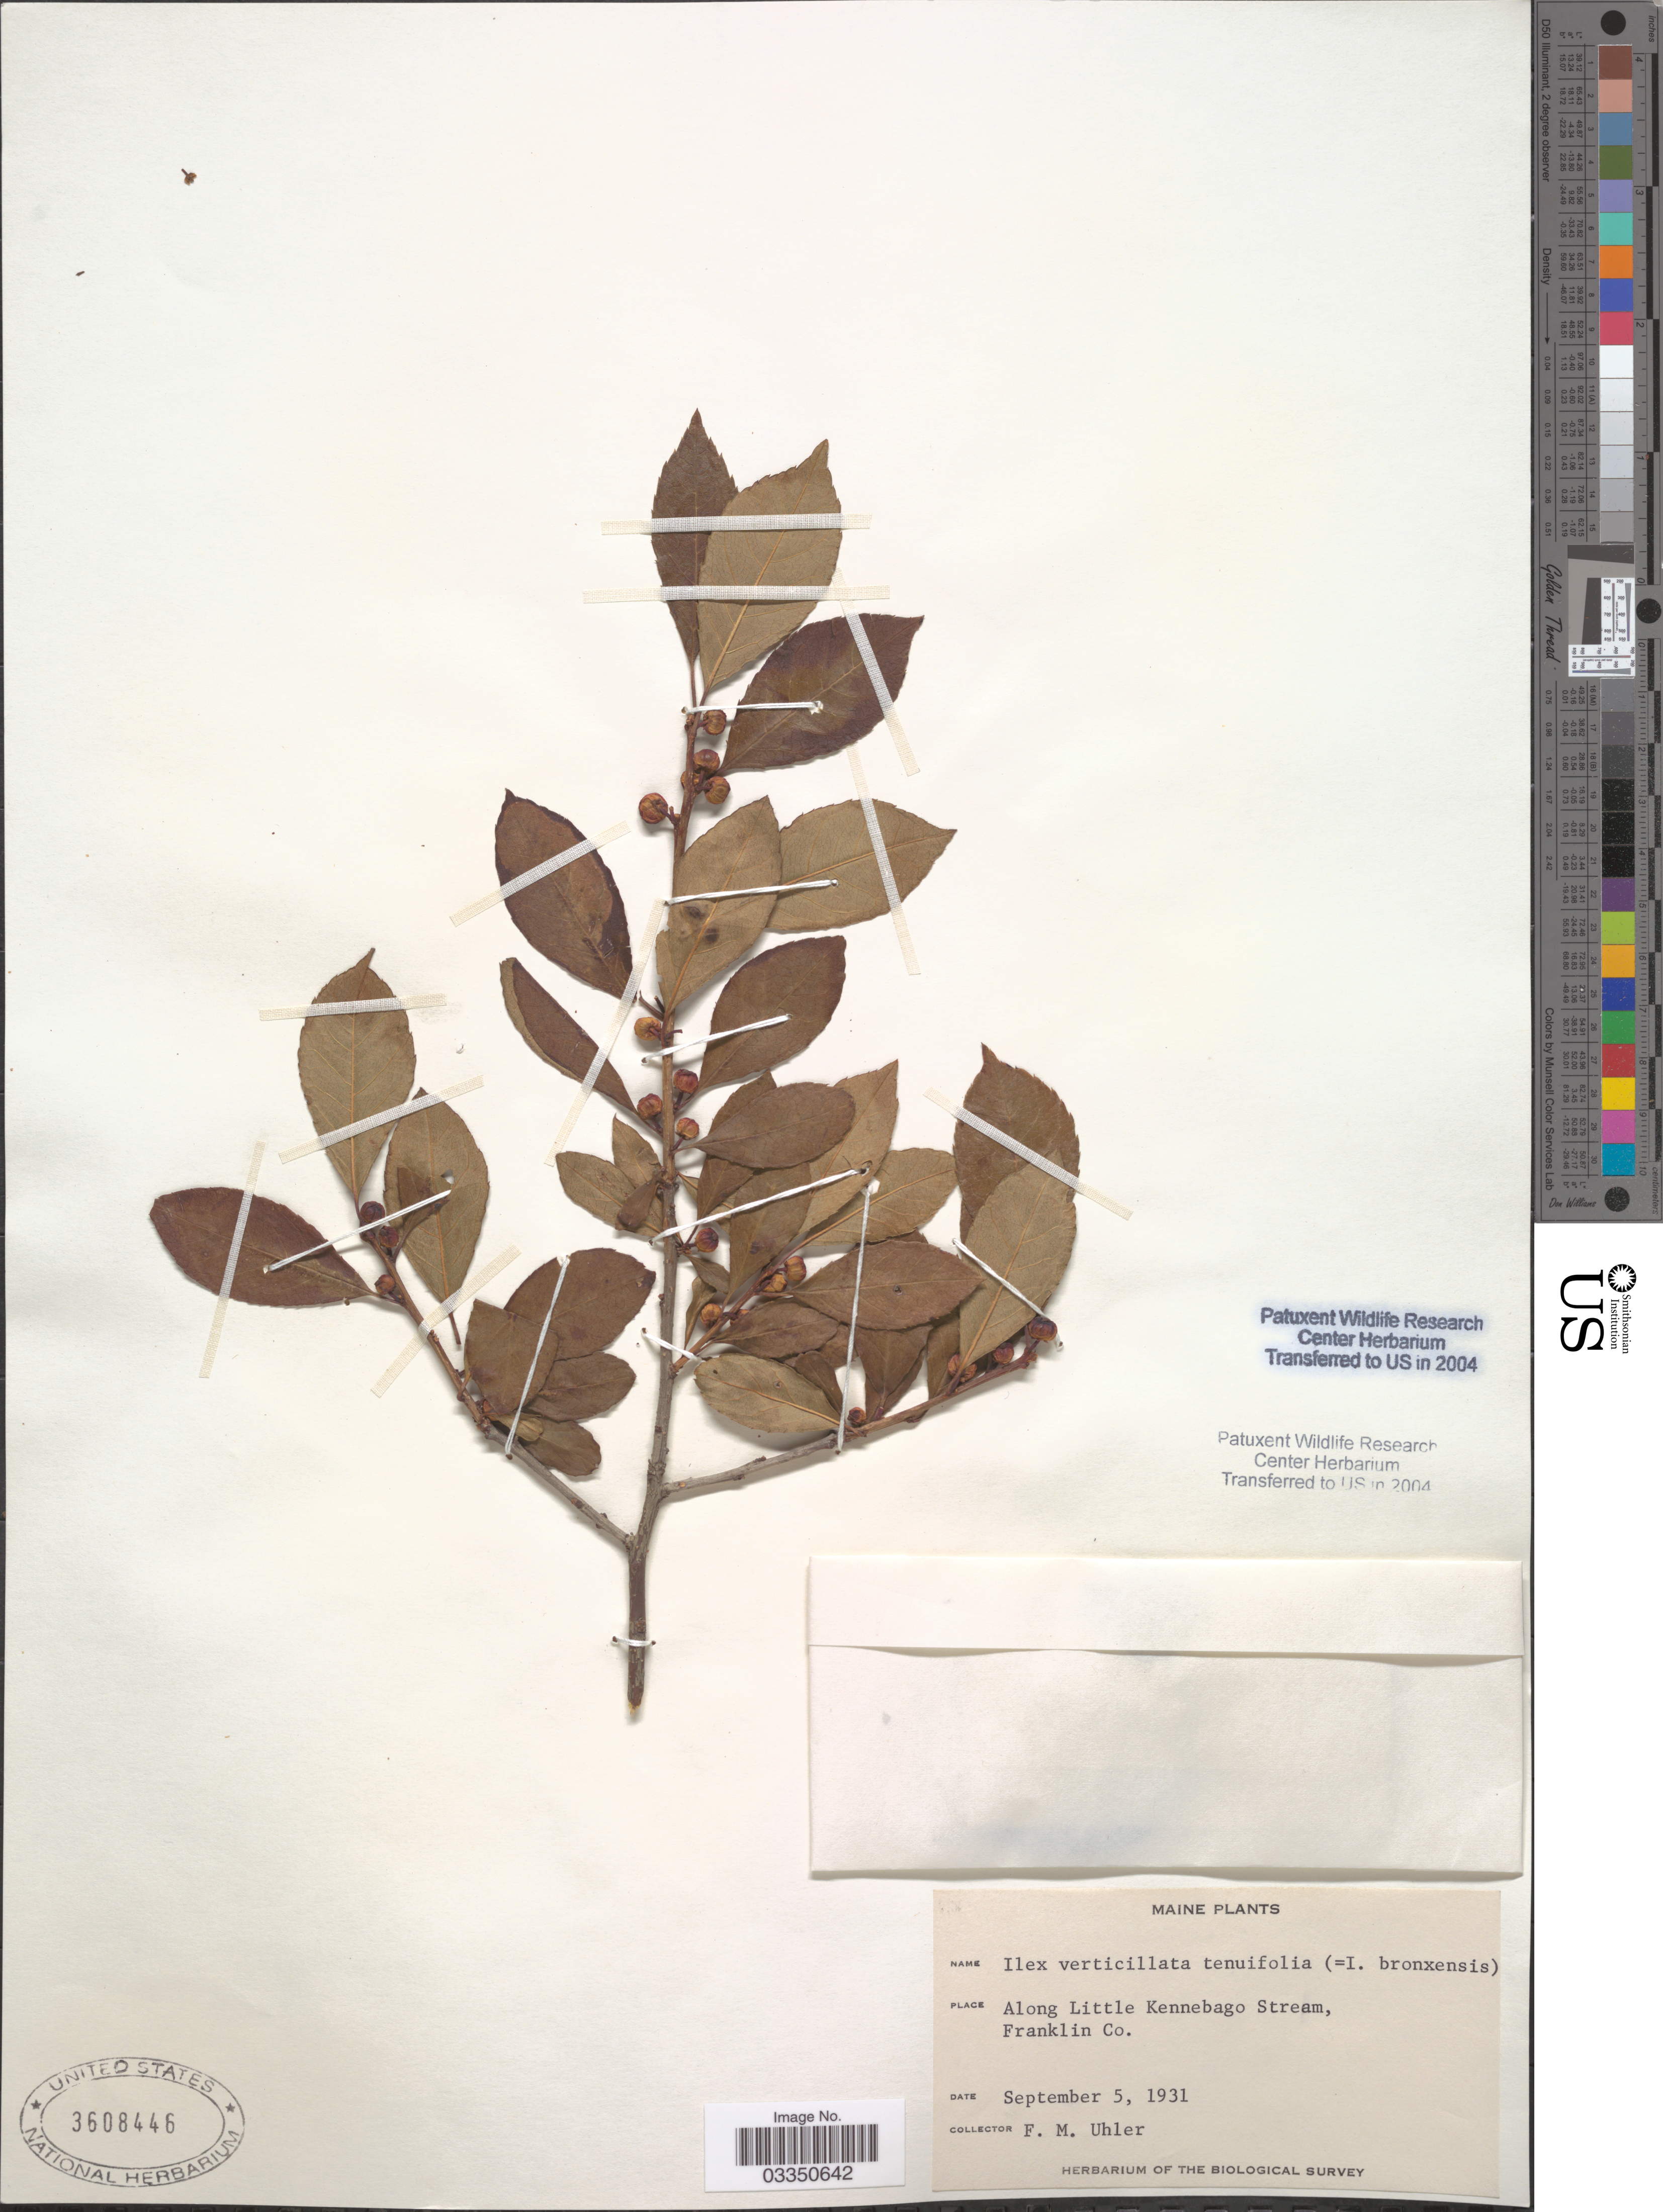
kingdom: Plantae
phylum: Tracheophyta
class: Magnoliopsida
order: Aquifoliales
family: Aquifoliaceae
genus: Ilex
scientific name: Ilex verticillata var. tenuifolia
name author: (Torr.) S. Watson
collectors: F. M. Uhler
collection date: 1931-09-05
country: United States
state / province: Maine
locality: Along Little Kennebago Stream, Franklin Co.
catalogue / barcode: US 3608446